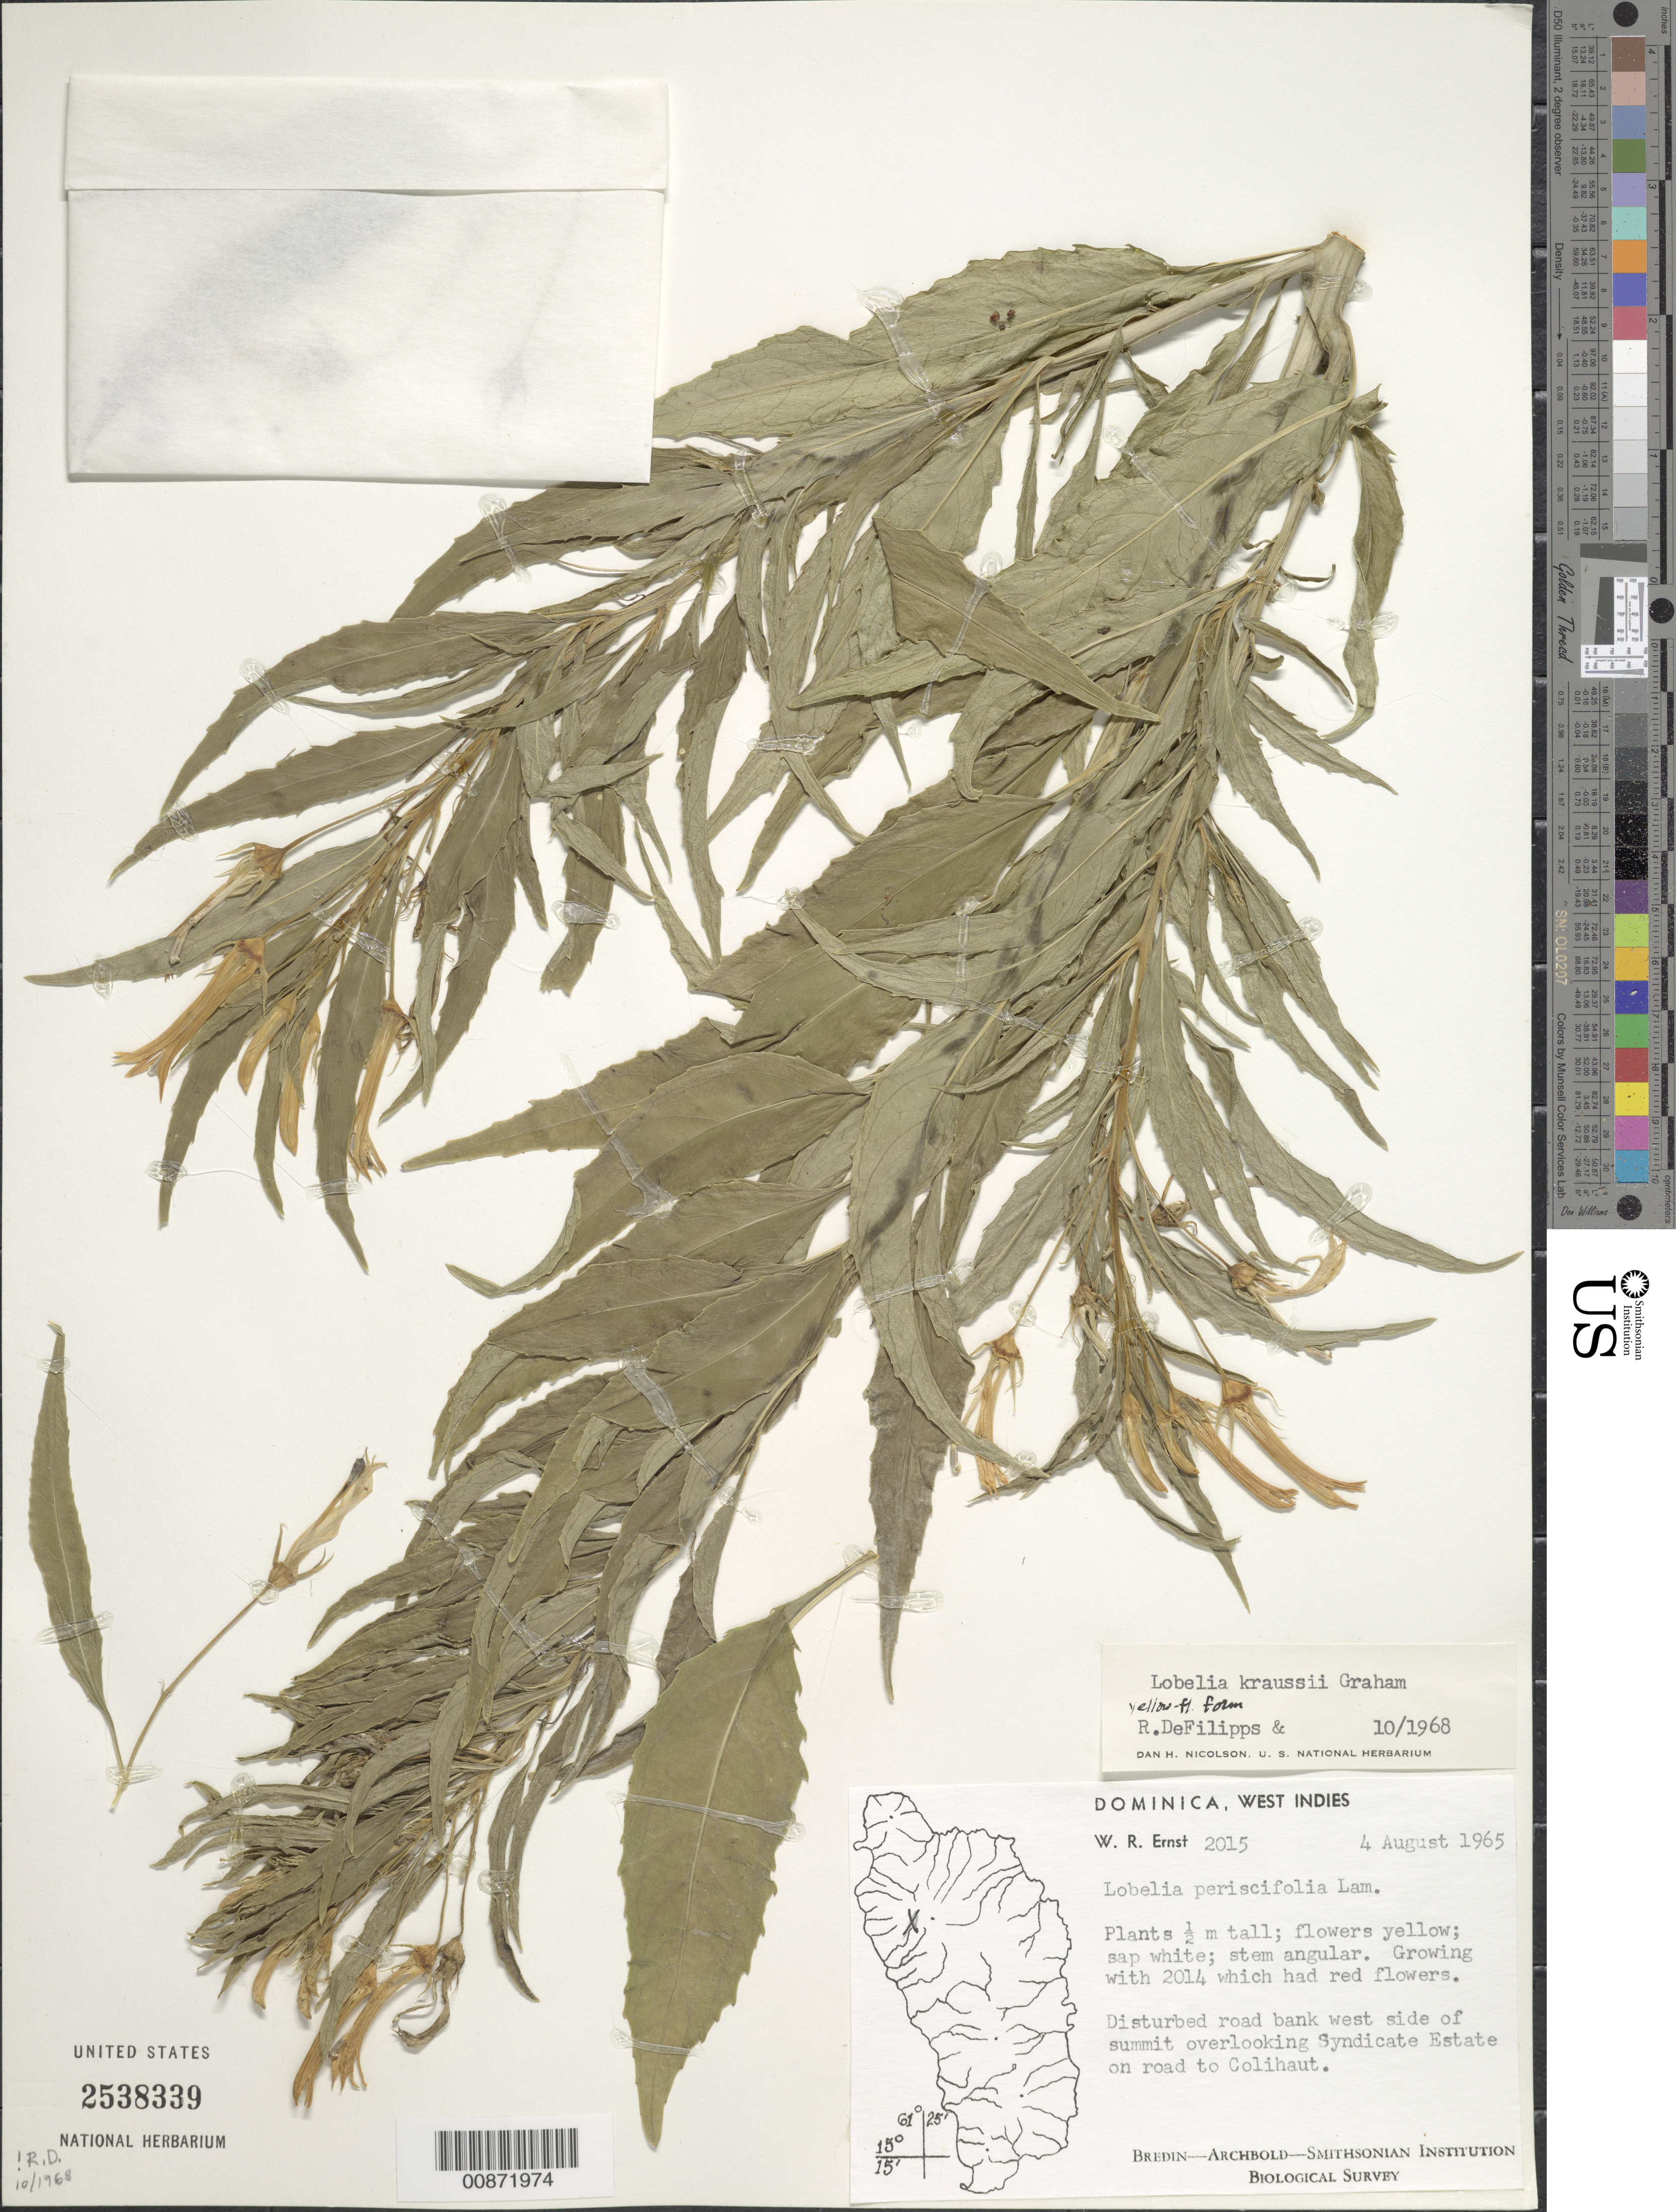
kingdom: Plantae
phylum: Tracheophyta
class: Magnoliopsida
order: Asterales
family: Campanulaceae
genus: Lobelia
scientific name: Lobelia kraussii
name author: Graham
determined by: Nicolson, D. H.; DeFilipps, R. A.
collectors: W. R. Ernst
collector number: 2015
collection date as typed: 04 Aug 1965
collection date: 1965-08-04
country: Dominica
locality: Road bank on west side of summit, overlooking Syndicate Estate; on road to Colihaut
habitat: Disturbed road bank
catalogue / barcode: US 2538339